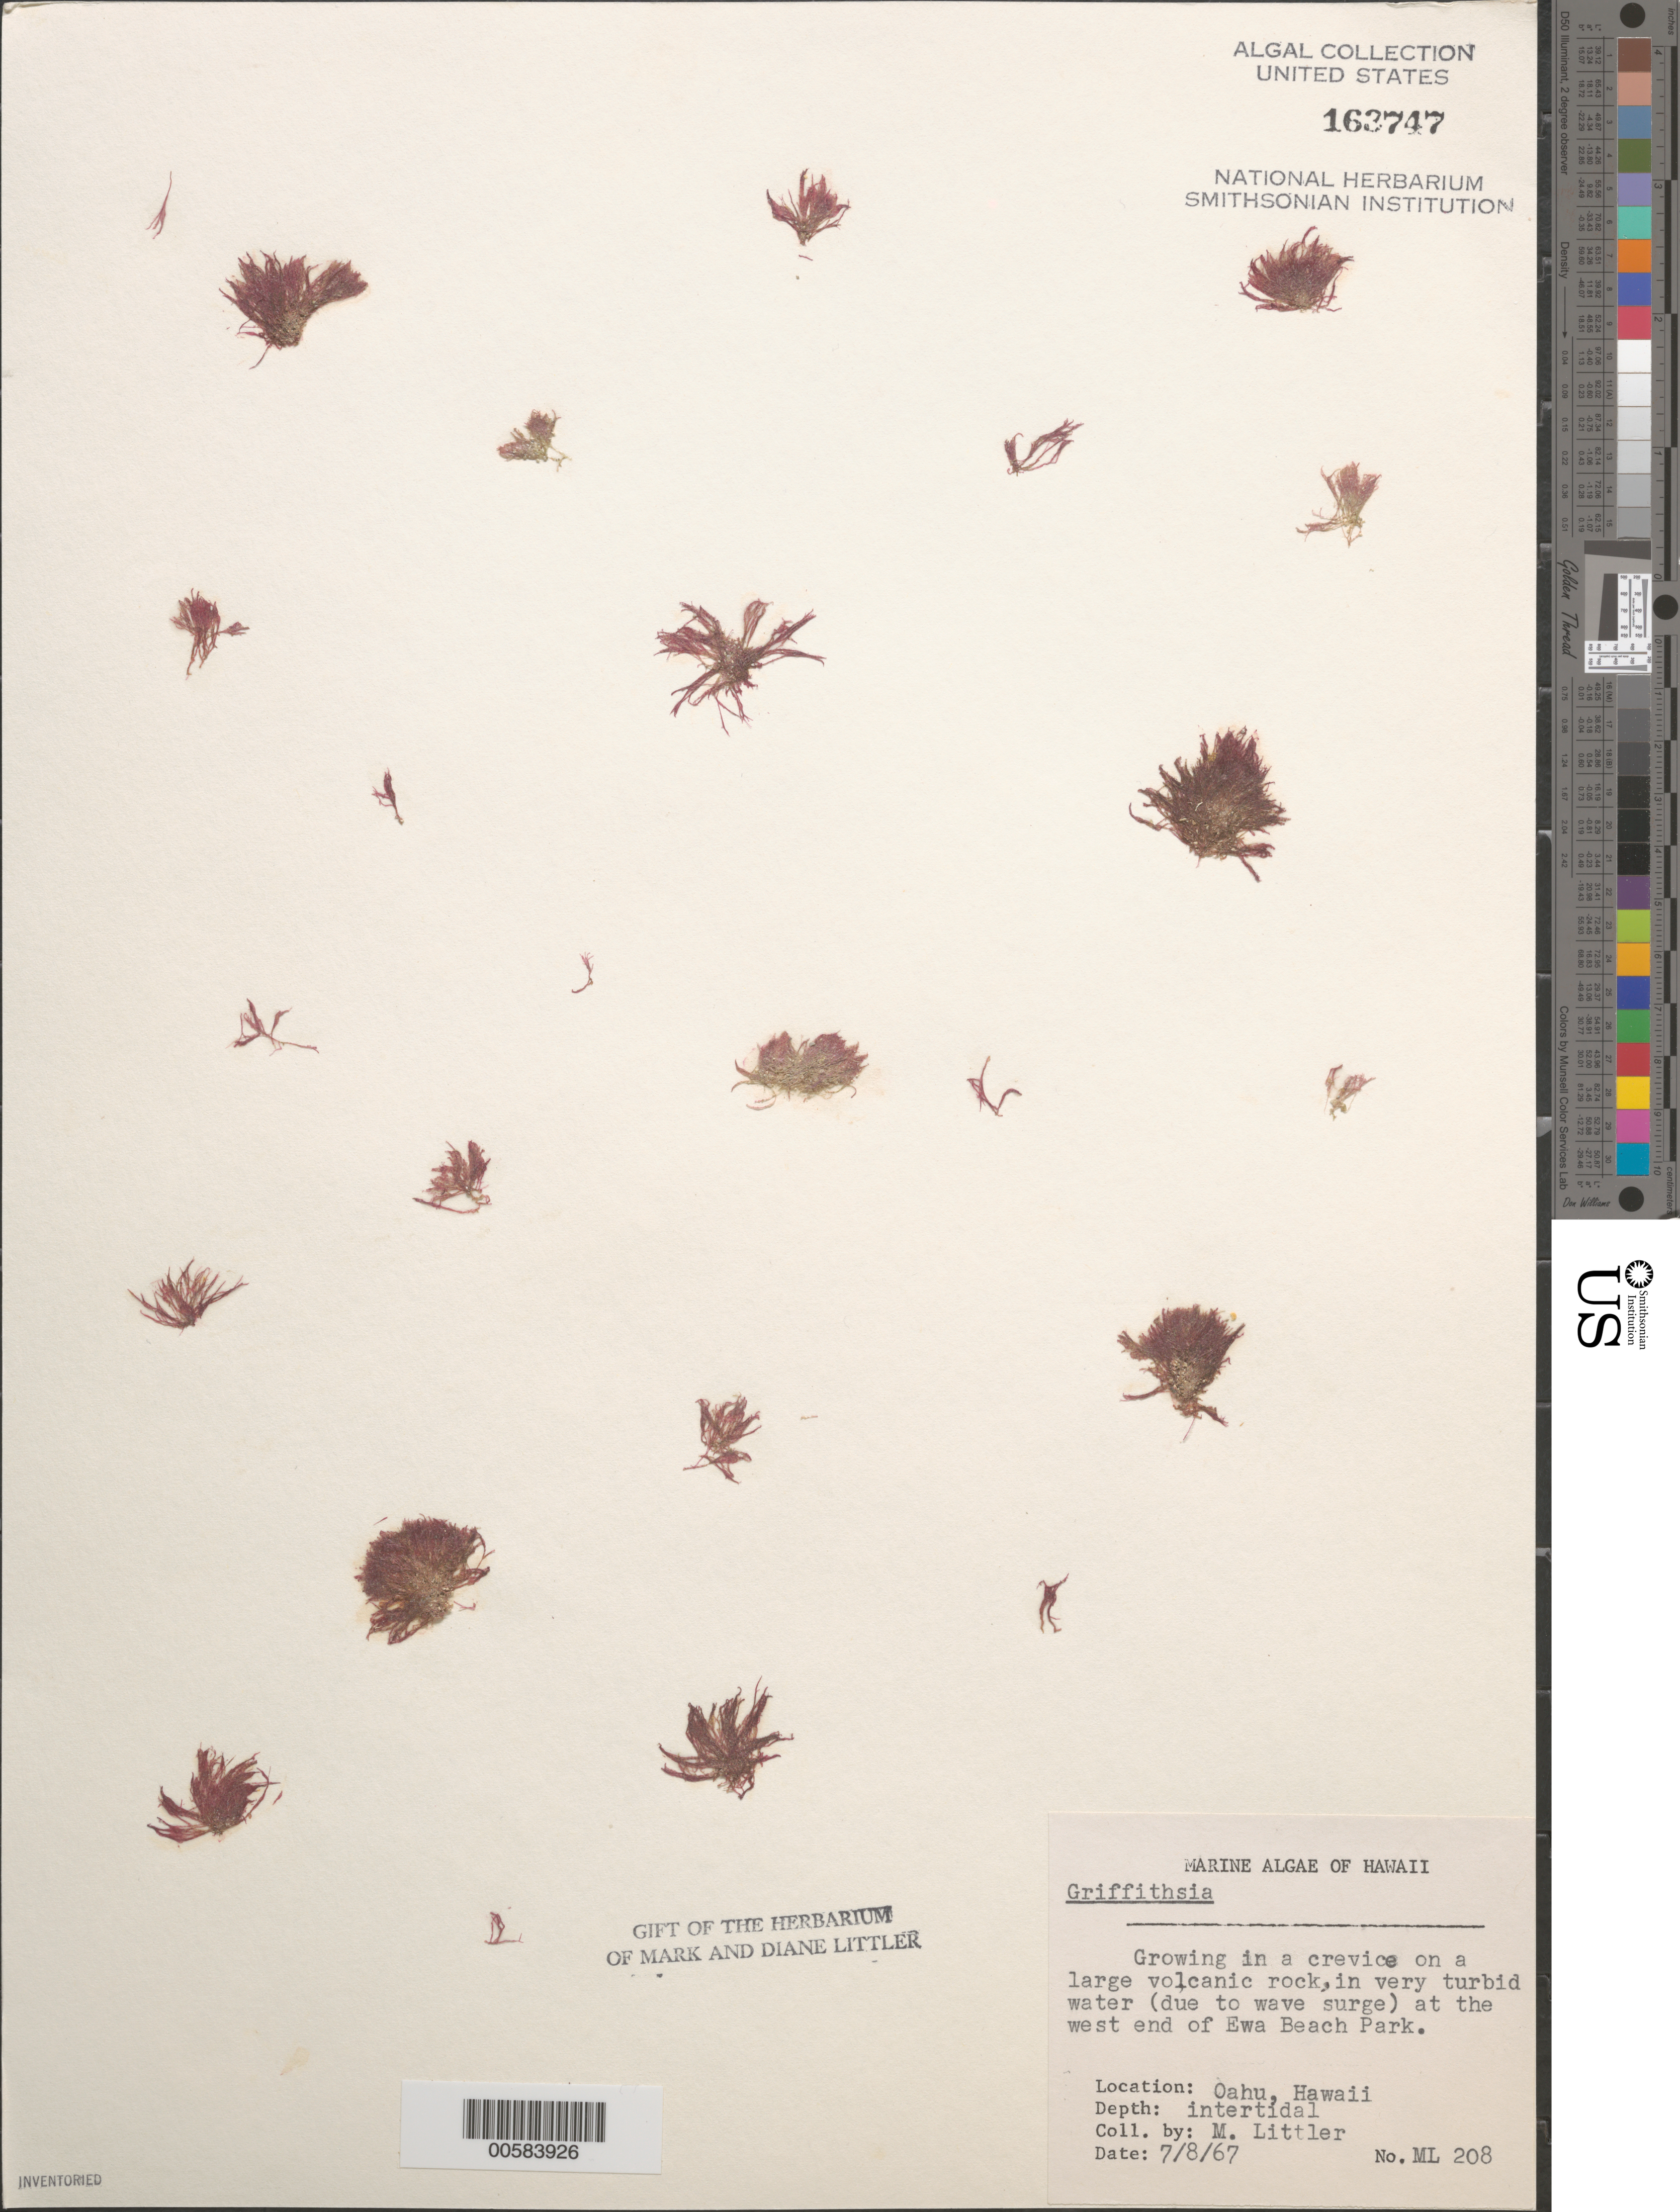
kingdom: Plantae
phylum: Rhodophyta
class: Florideophyceae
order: Ceramiales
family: Wrangeliaceae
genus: Griffithsia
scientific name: Griffithsia sp.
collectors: M. M. Littler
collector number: ML 208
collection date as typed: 08 Jul 1967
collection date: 1967-07-08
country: United States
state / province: Hawaii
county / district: Honolulu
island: Oahu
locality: Ewa Beach Park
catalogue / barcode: US 163747